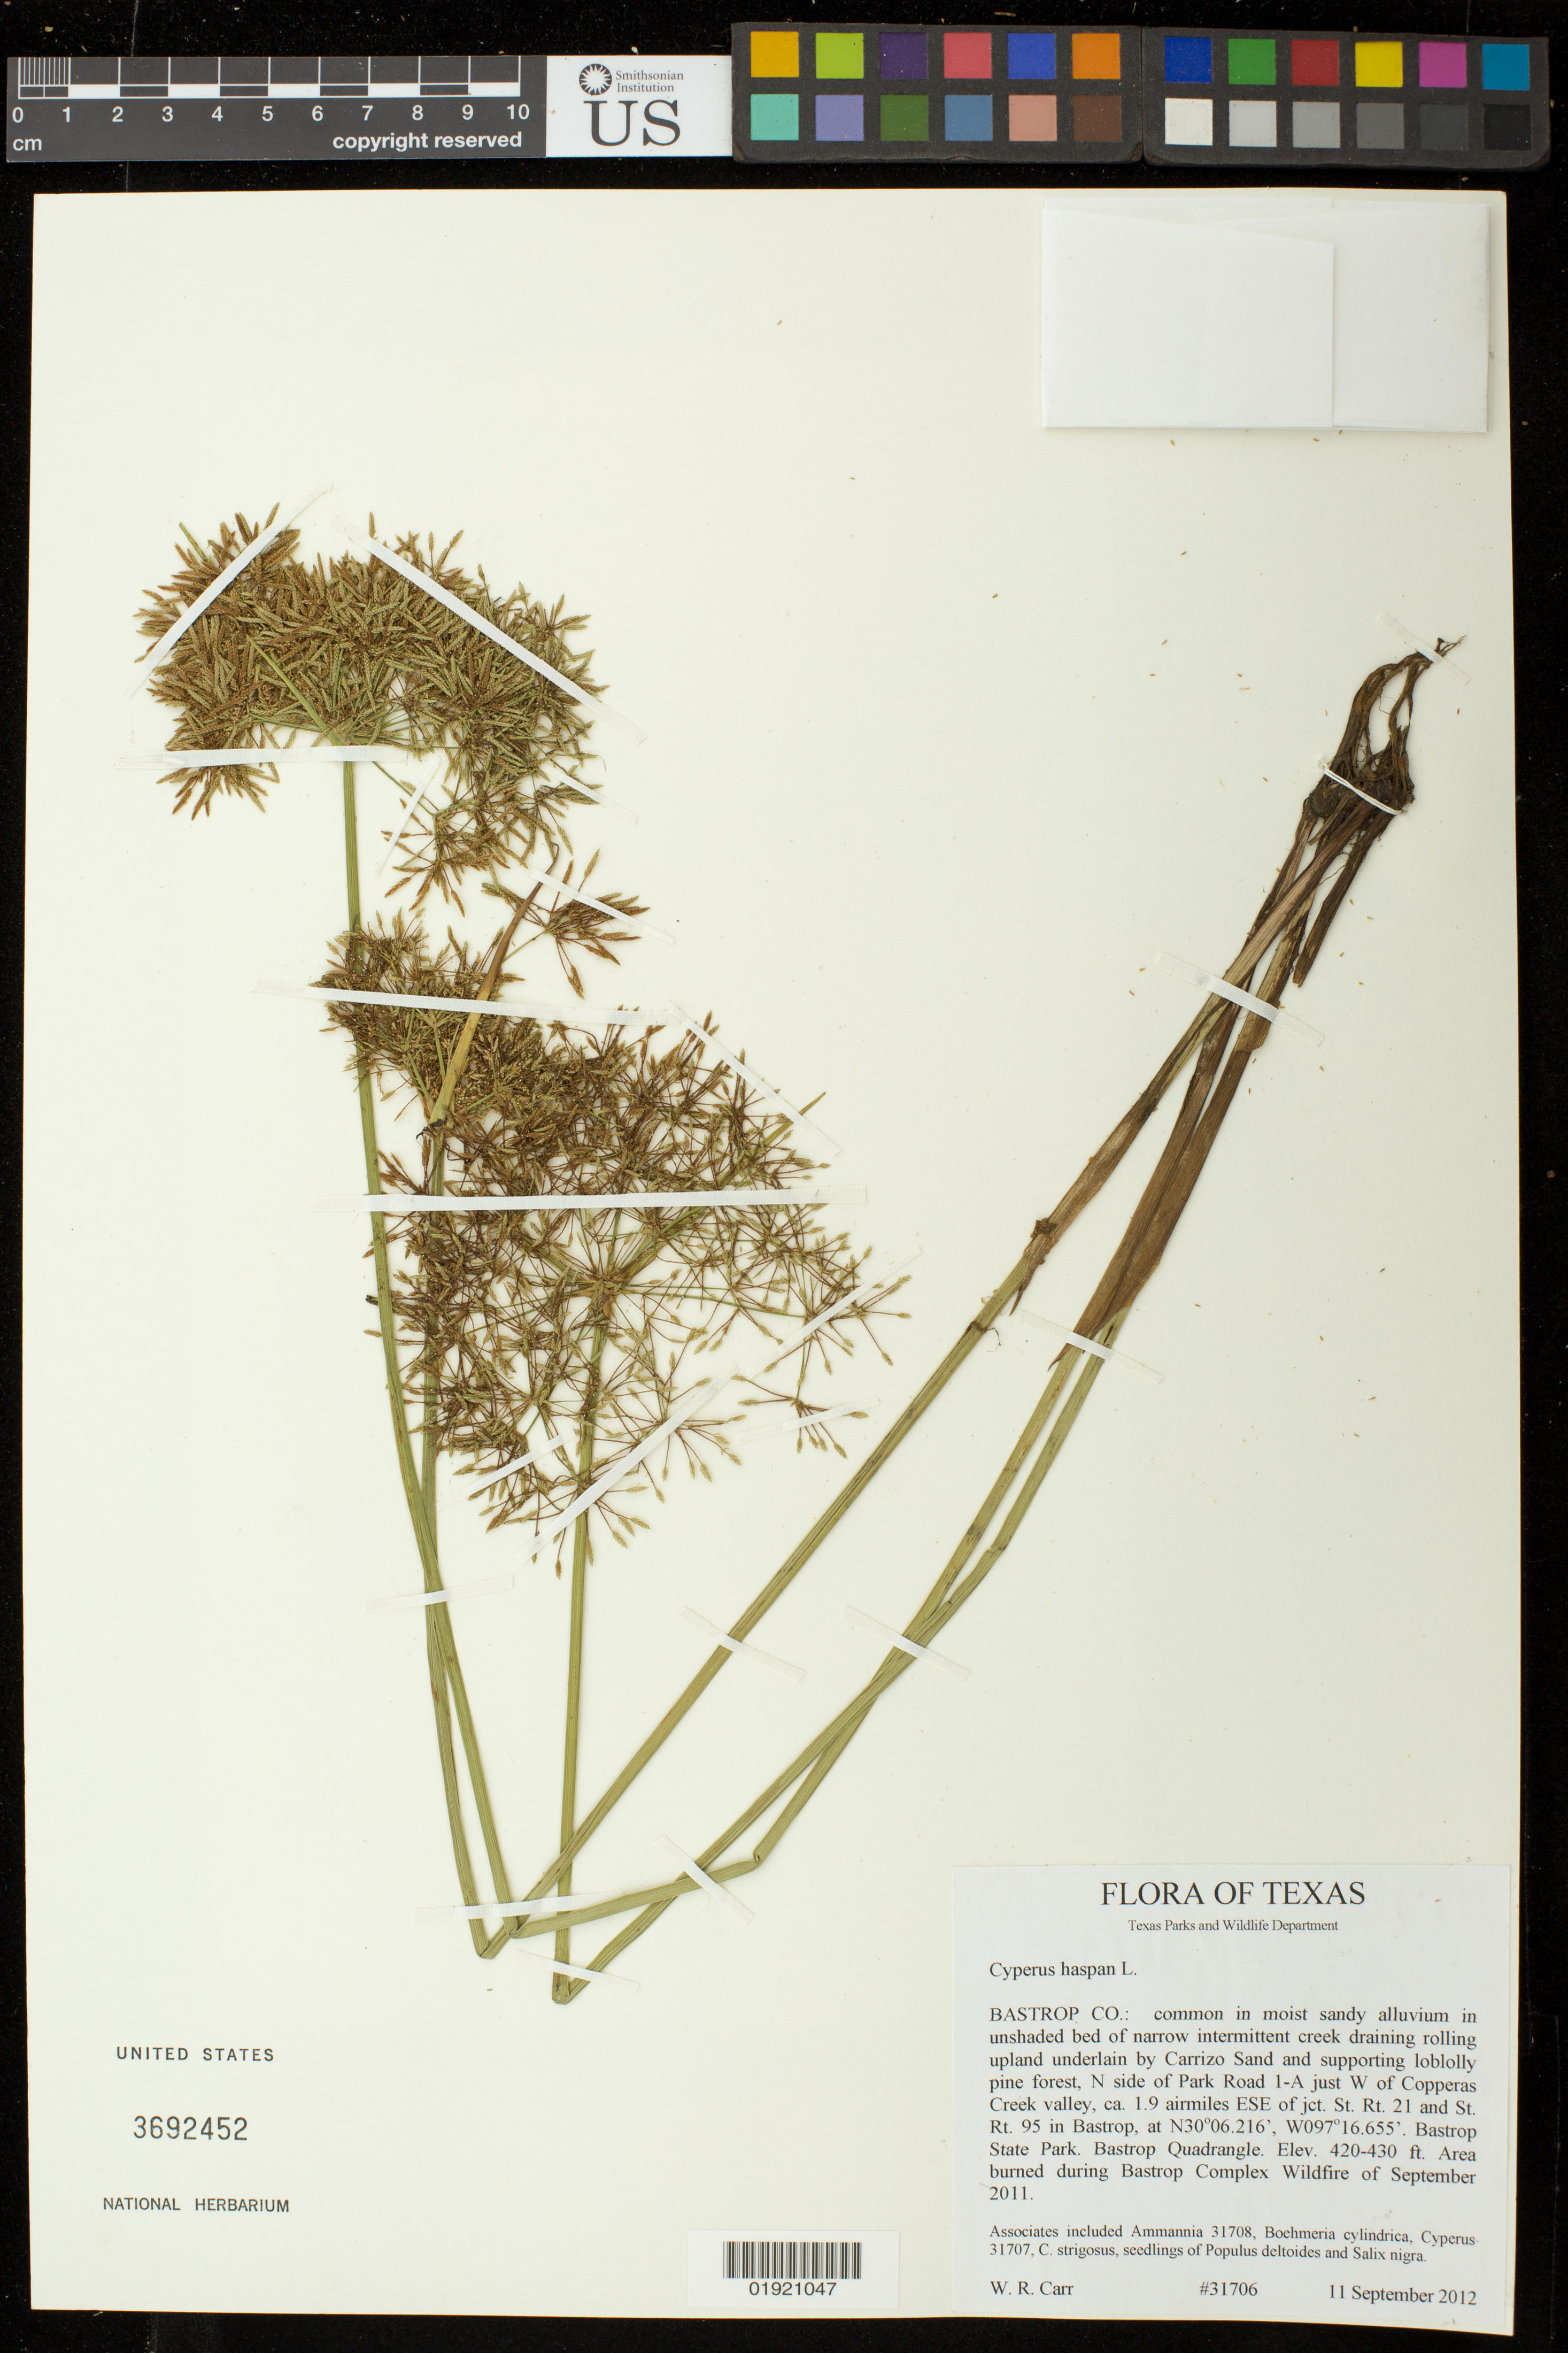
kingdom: Plantae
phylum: Tracheophyta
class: Liliopsida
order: Poales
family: Cyperaceae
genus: Cyperus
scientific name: Cyperus haspan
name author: L.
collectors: W. Carr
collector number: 31706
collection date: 2012-09-11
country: United States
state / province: Texas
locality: Bastrop Co.: N side of Park Road 1-A just W of Copperas Creek Valley, ca. 1.9 airmiles ESE of jct. St. Rt. 21 and St. Rt. 95 in Bastrop, Bastrop State Park. Smithville NW Quadrangle. Area burned during Bastrop Complex Wildfire of September 2011.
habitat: Common in moist sandy alluvium in unshaded bed of narrow intermittent creek draining rolling upland underlain by Carrizo Sand and supporting loblolly pine forest.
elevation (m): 128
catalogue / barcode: US 3692452